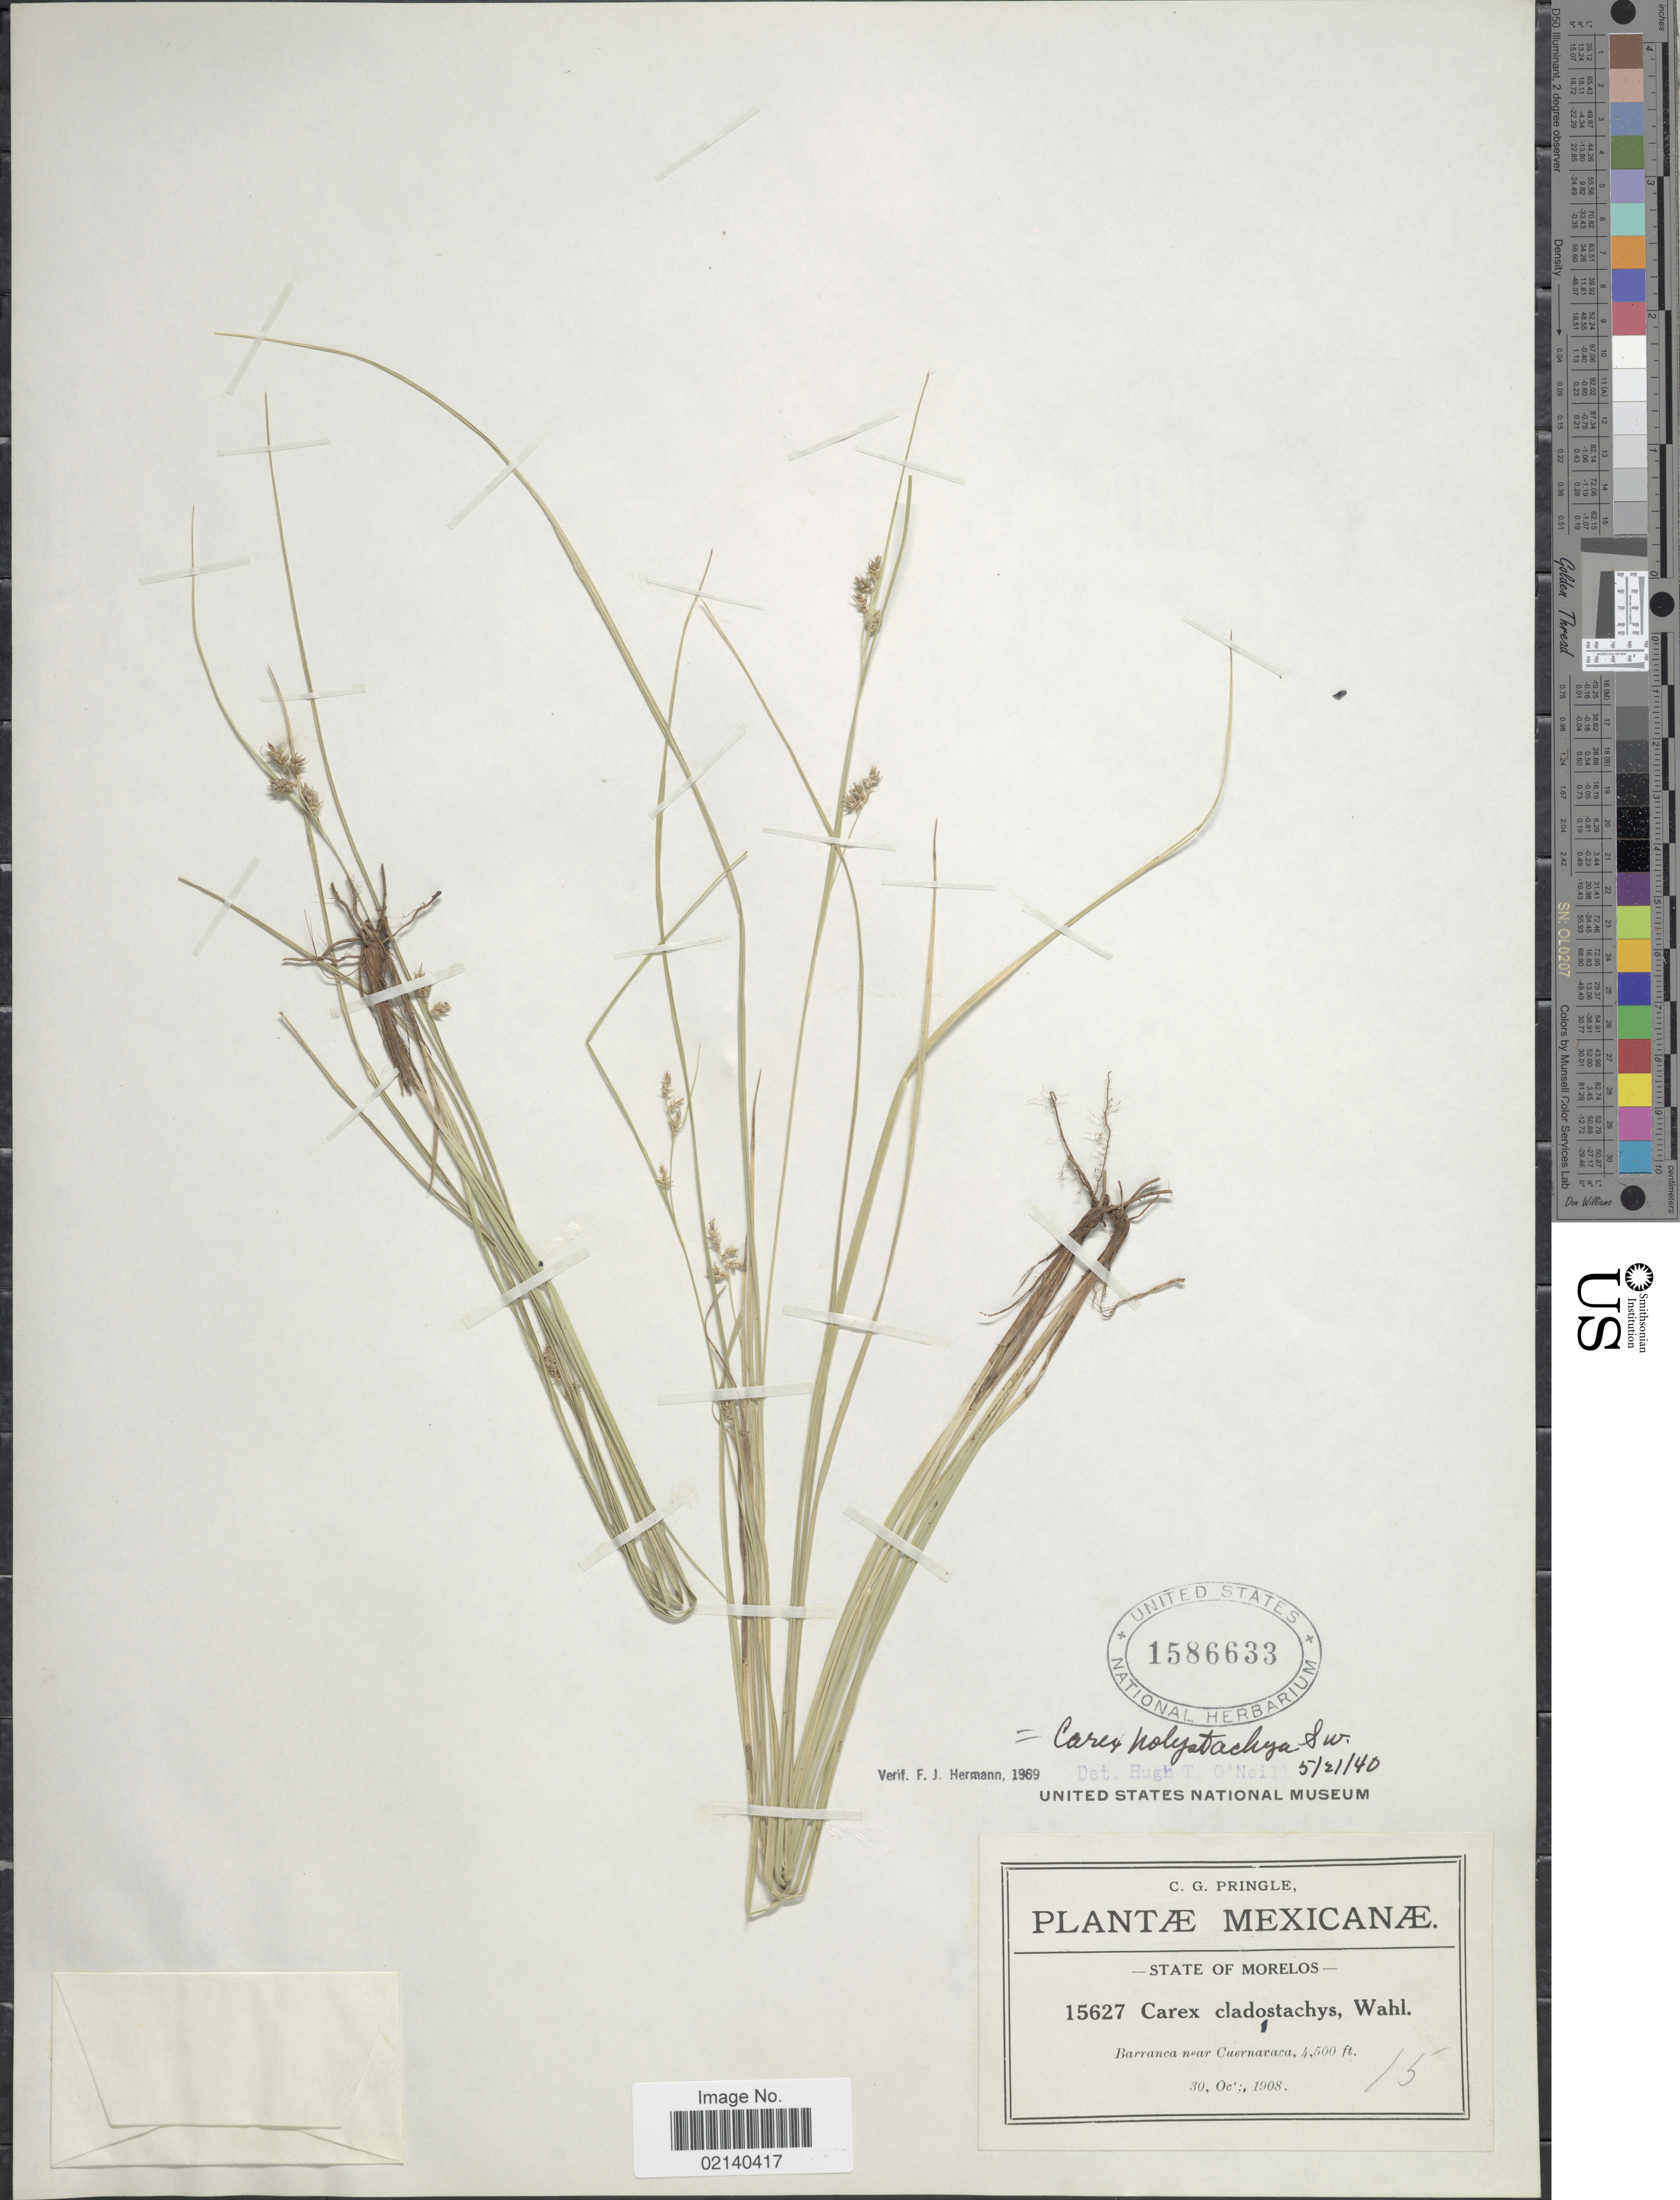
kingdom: Plantae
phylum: Tracheophyta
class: Liliopsida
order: Poales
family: Cyperaceae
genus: Carex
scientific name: Carex polystachya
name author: Sw. ex Wahlenb.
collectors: C. G. Pringle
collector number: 15627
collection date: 1908-10-30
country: Mexico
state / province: Morelos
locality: Barranca near Cuernavaca.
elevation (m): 1372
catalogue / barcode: US 1586633